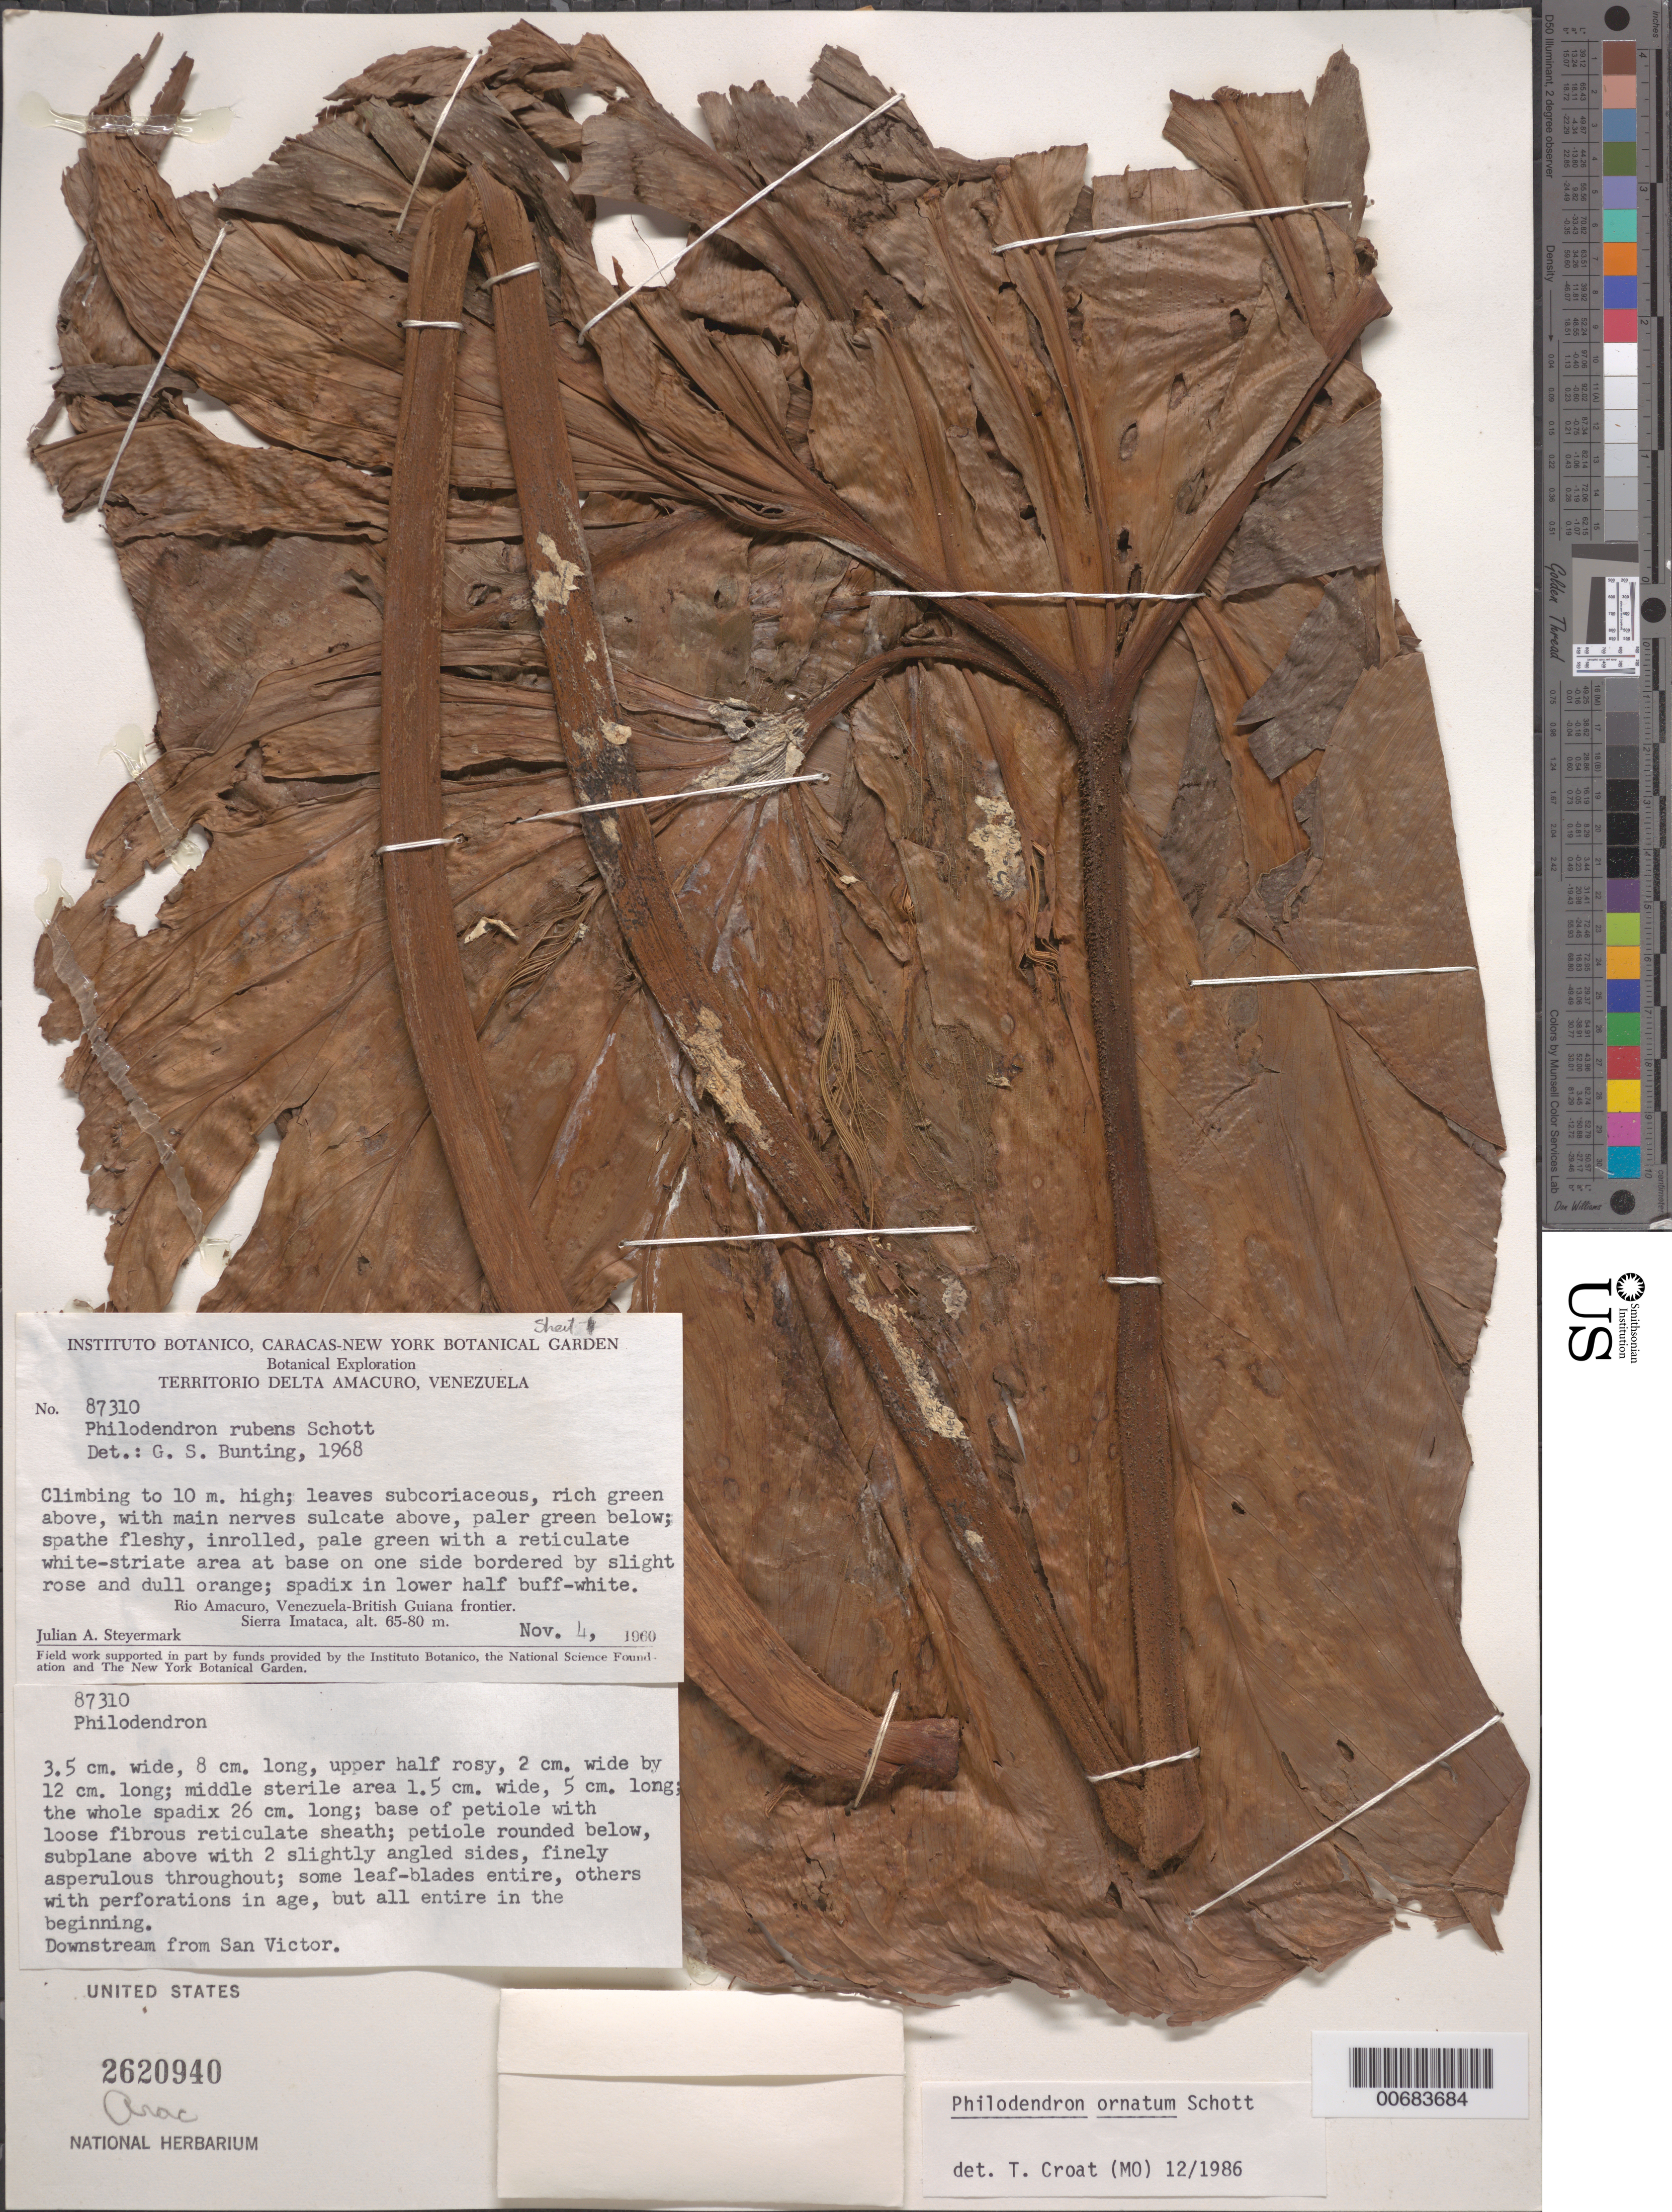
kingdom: Plantae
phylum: Tracheophyta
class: Liliopsida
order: Alismatales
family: Araceae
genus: Philodendron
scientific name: Philodendron ornatum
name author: Schott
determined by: Croat, Thomas B., Missouri Botanical Garden (MO)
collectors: J. Steyermark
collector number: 87310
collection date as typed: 4-Nov-60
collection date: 1960-11-04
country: Venezuela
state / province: Delta Amacuro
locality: Río Amacuro, Venezuela-British Guiana frontier, Sierra Imataca, downstream from San Victor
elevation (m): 65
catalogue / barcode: US 2620940